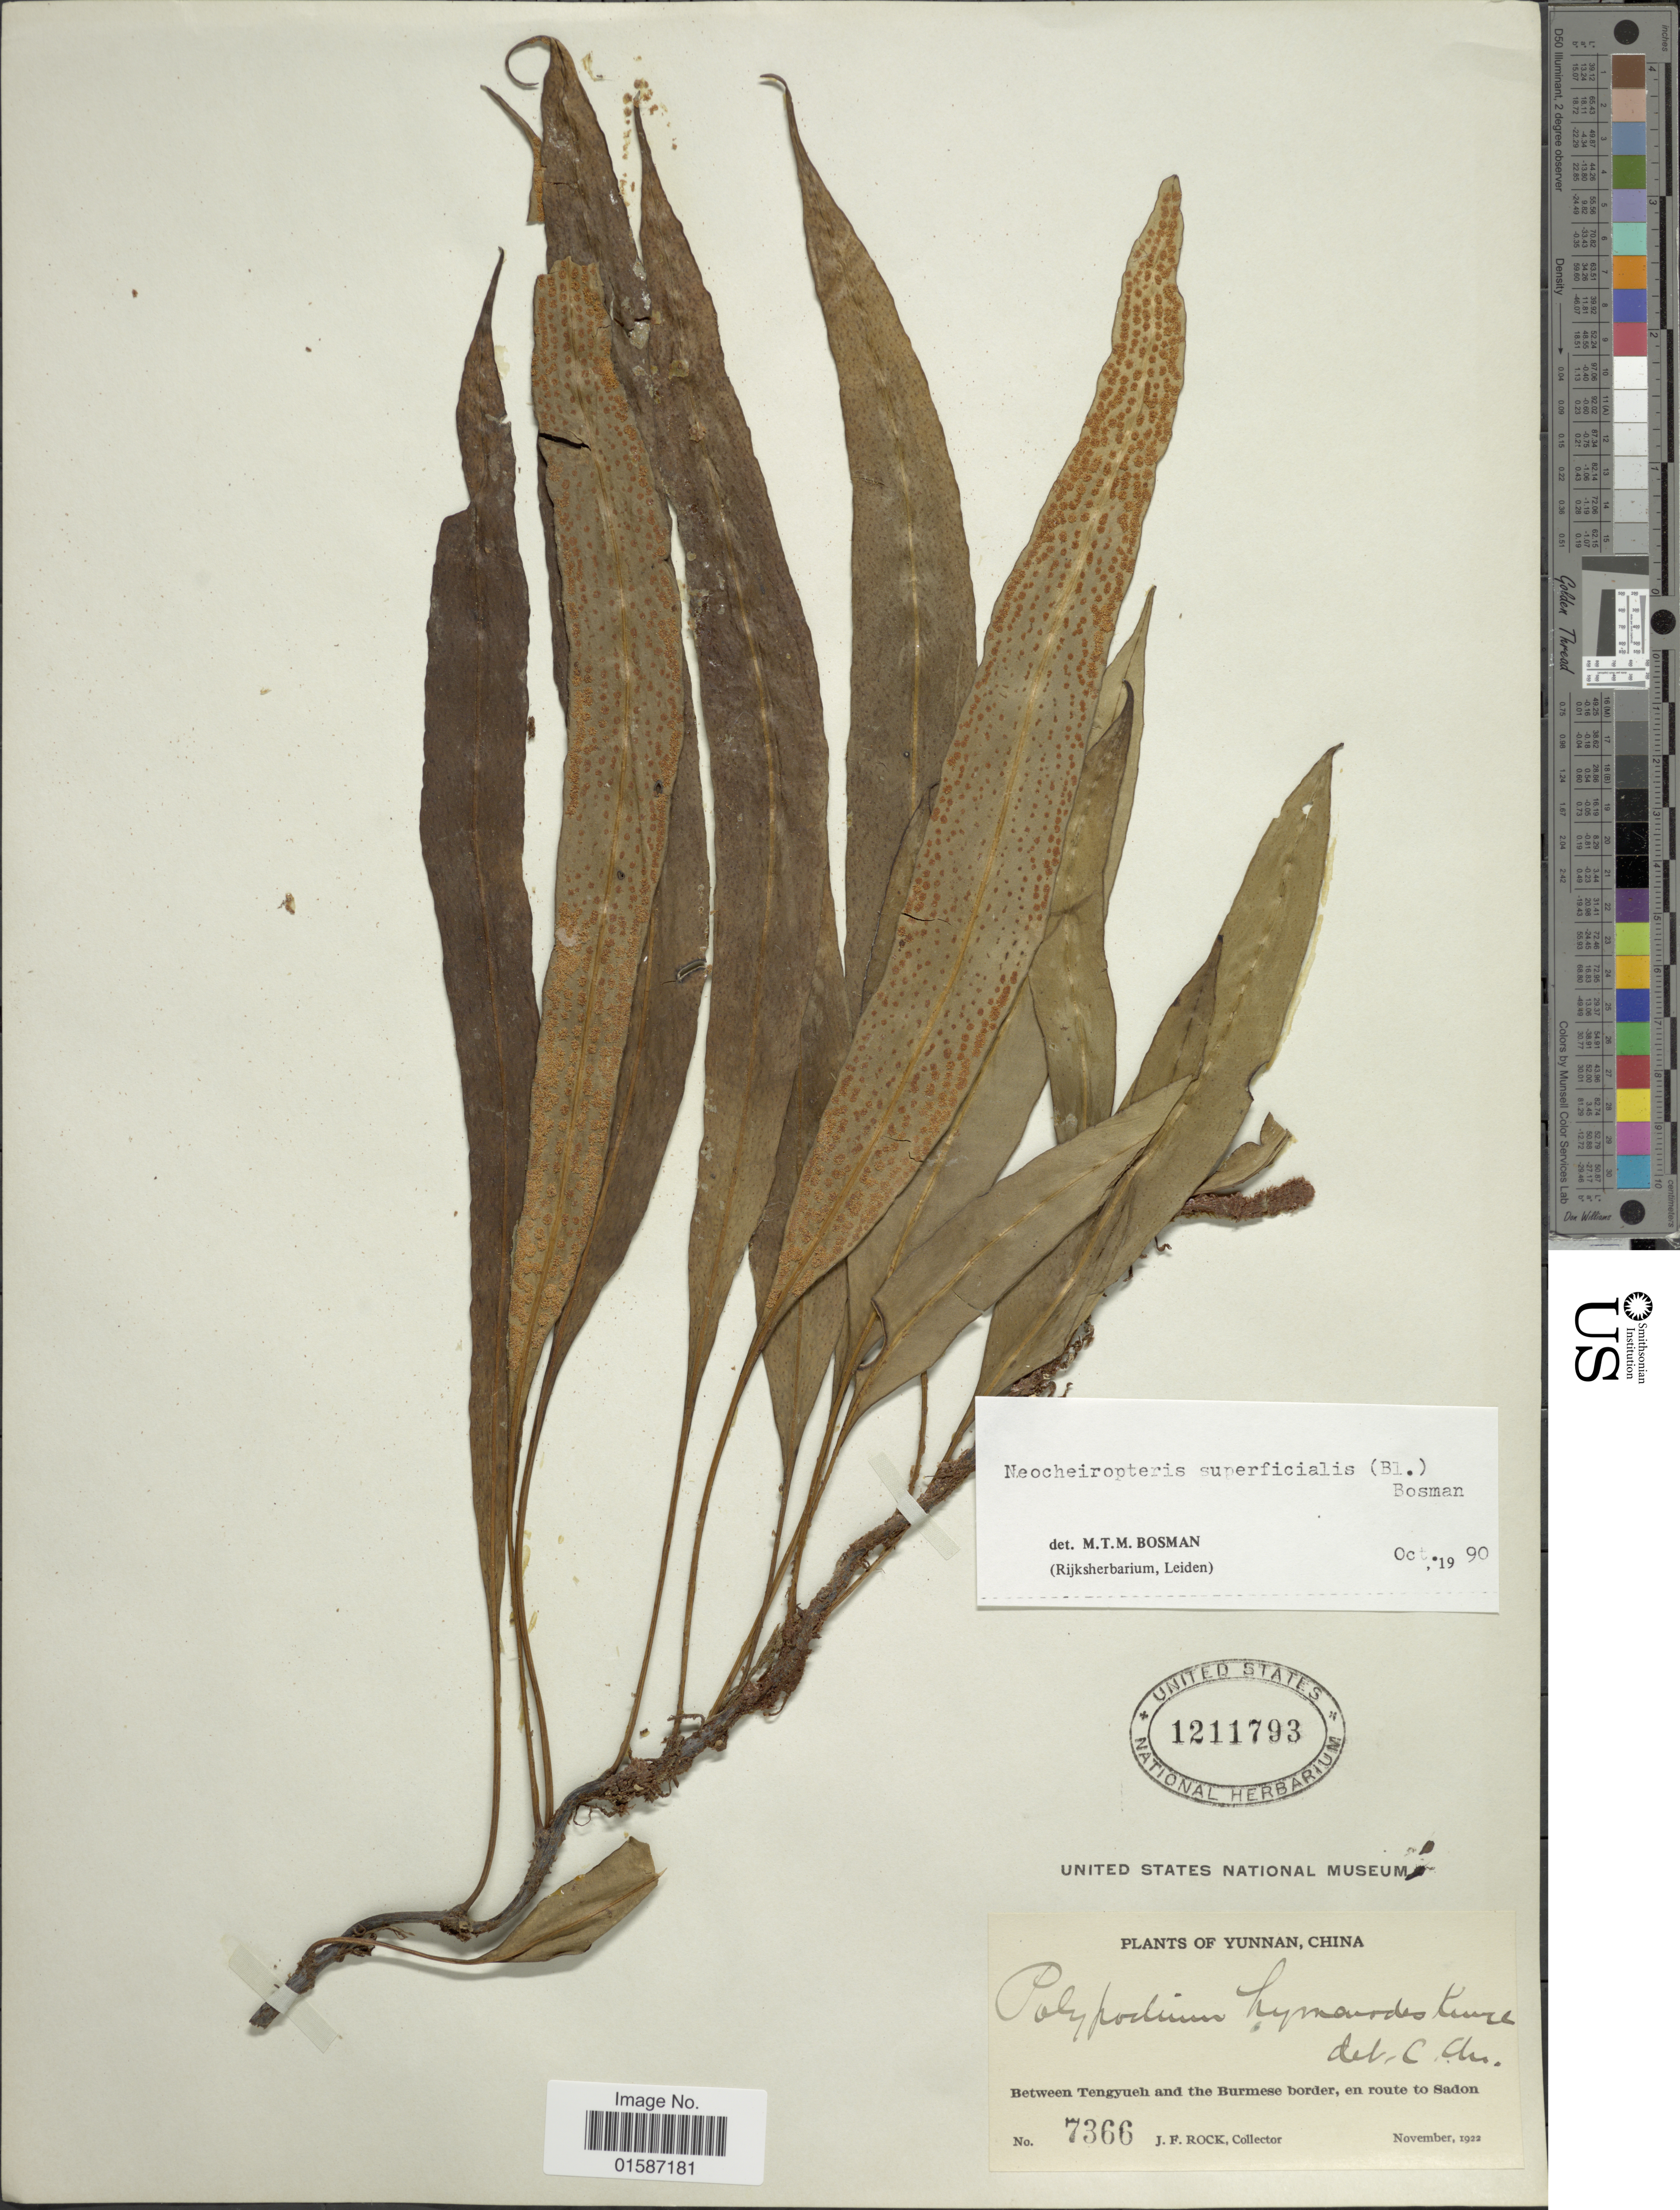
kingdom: Plantae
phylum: Tracheophyta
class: Polypodiopsida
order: Polypodiales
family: Polypodiaceae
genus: Lepidomicrosorium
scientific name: Lepidomicrosorium superficiale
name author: (Blume) Li S. Wang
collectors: J. Rock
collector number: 7366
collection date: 1922-11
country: China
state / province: Yunnan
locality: Between Tengyueh and the Burmese border, en route to Sadon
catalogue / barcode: US 1211793